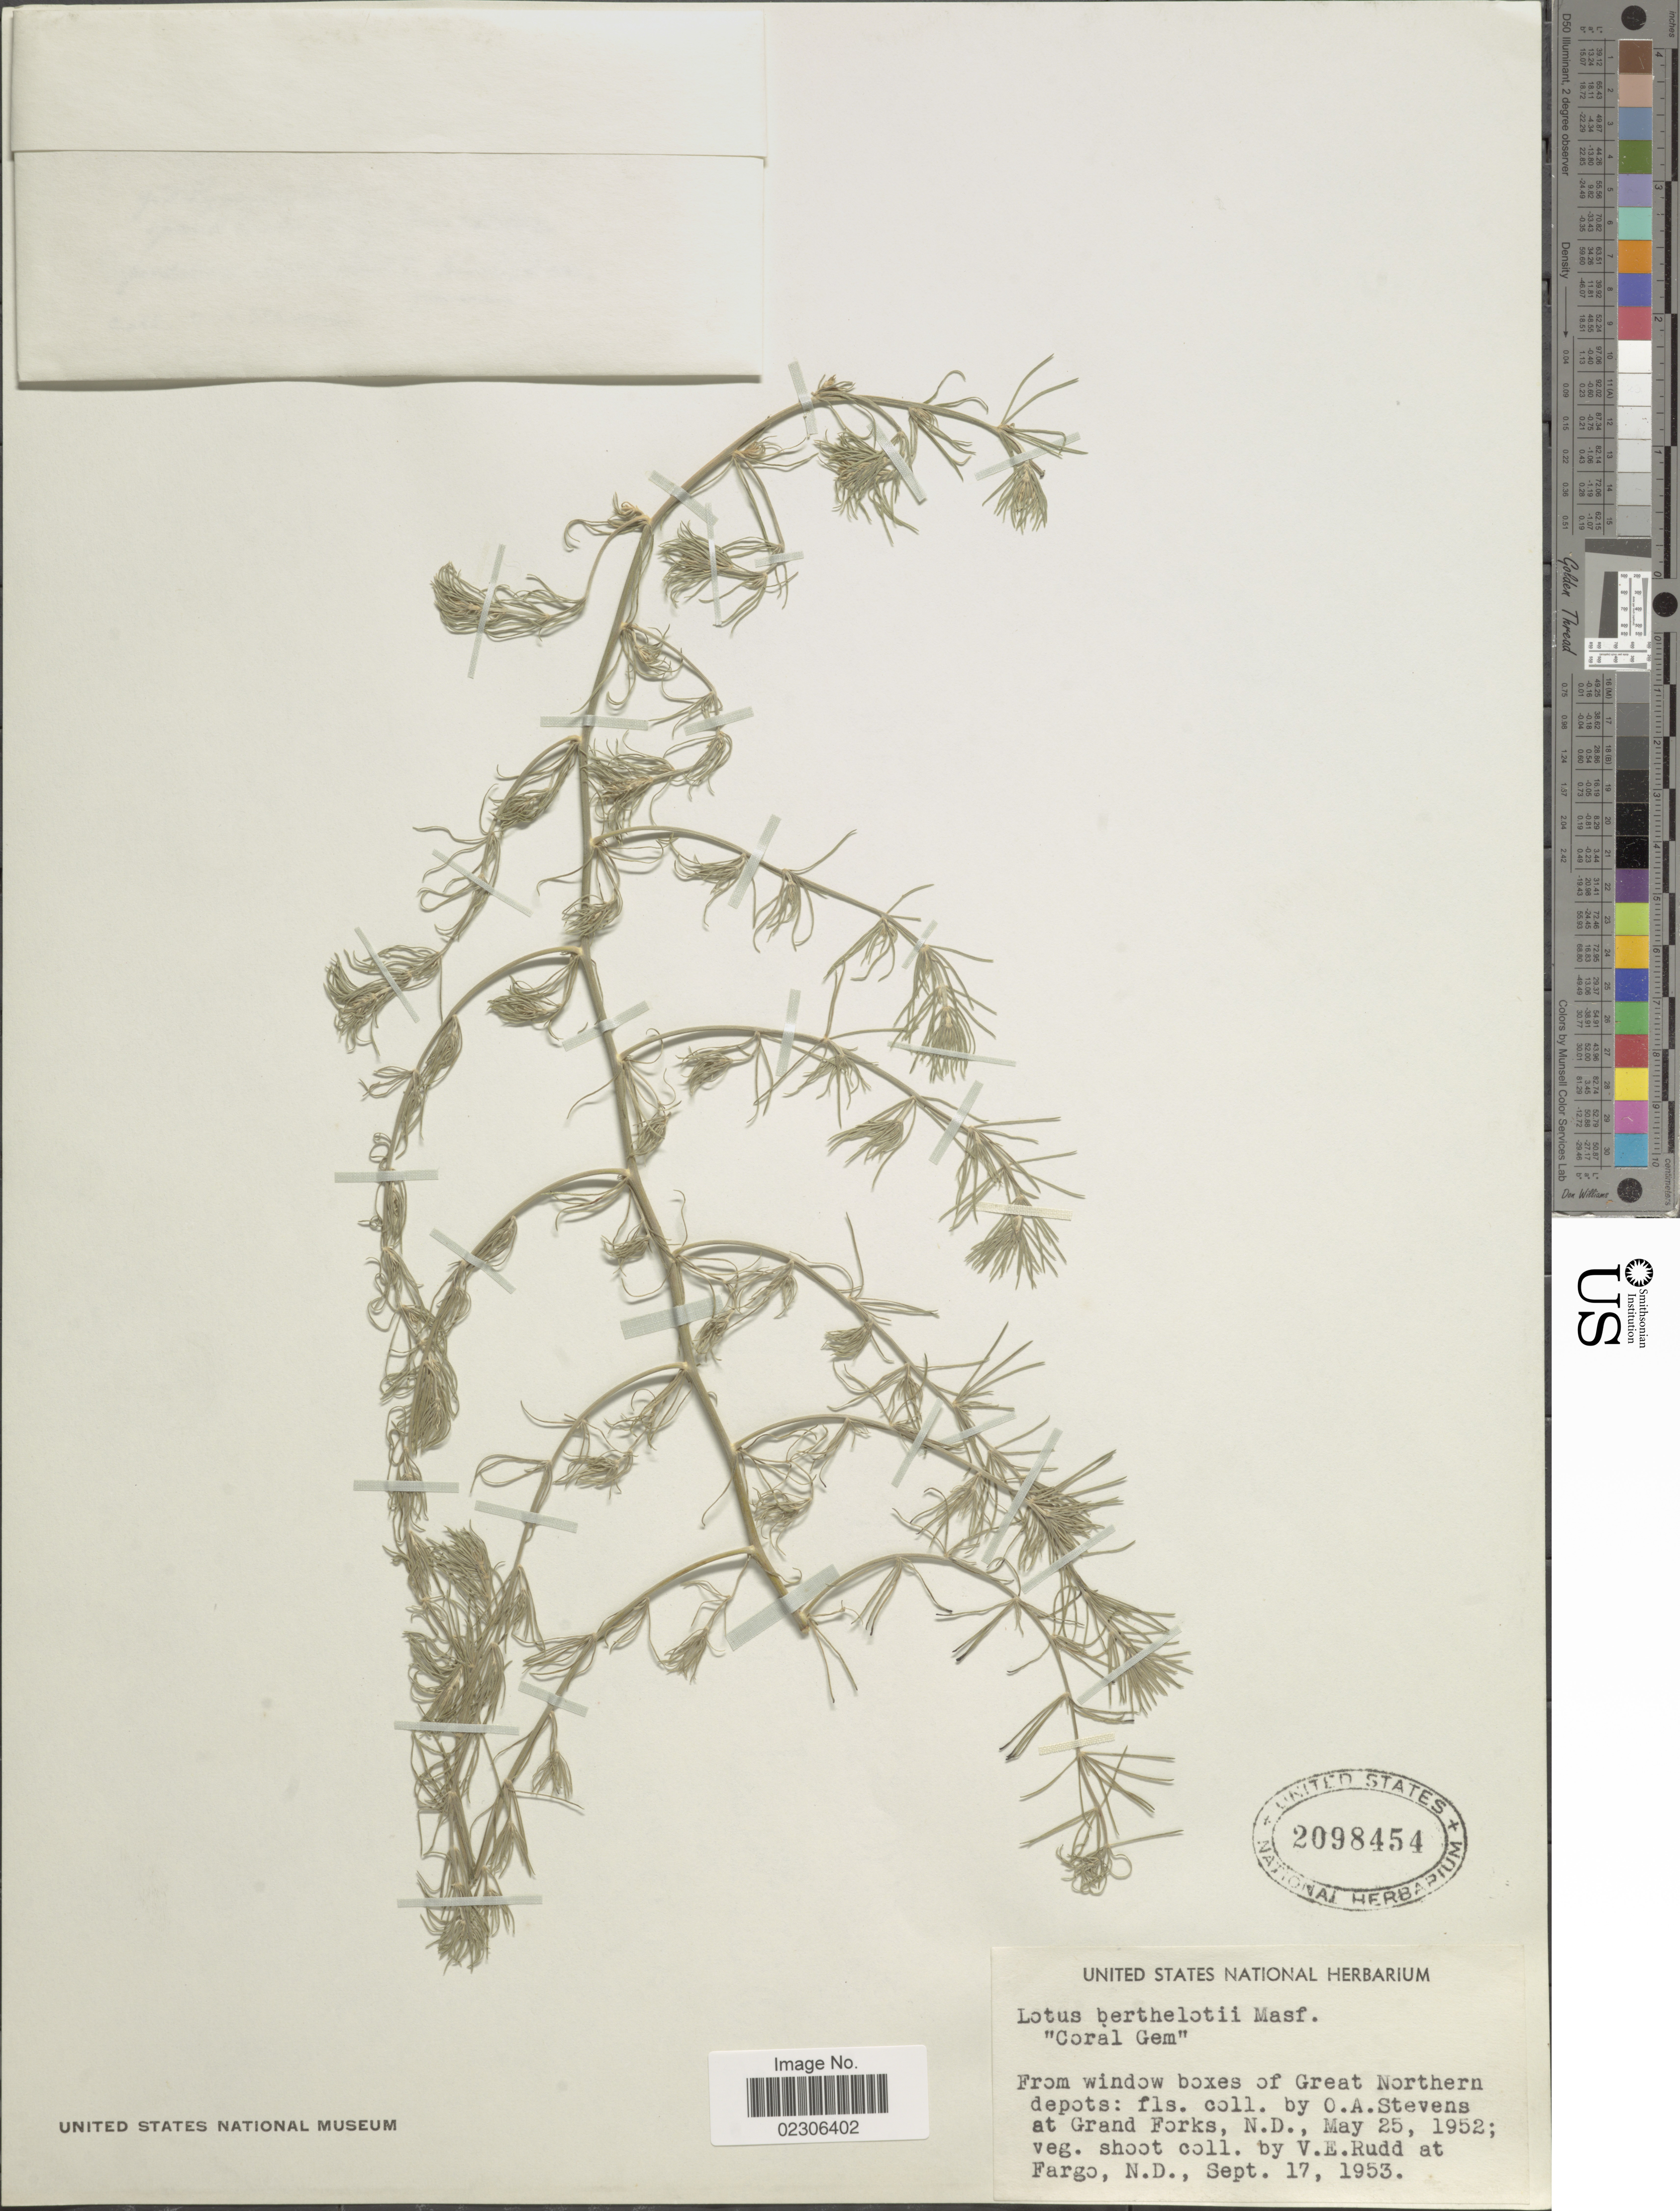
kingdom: Plantae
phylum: Tracheophyta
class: Magnoliopsida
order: Fabales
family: Fabaceae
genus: Lotus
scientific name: Lotus bertheloti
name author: Lowe ex Masf.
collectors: O. A. Stevens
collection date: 1952-05-25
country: United States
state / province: North Dakota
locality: At Grand Forks, N. D.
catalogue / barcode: US 2098454